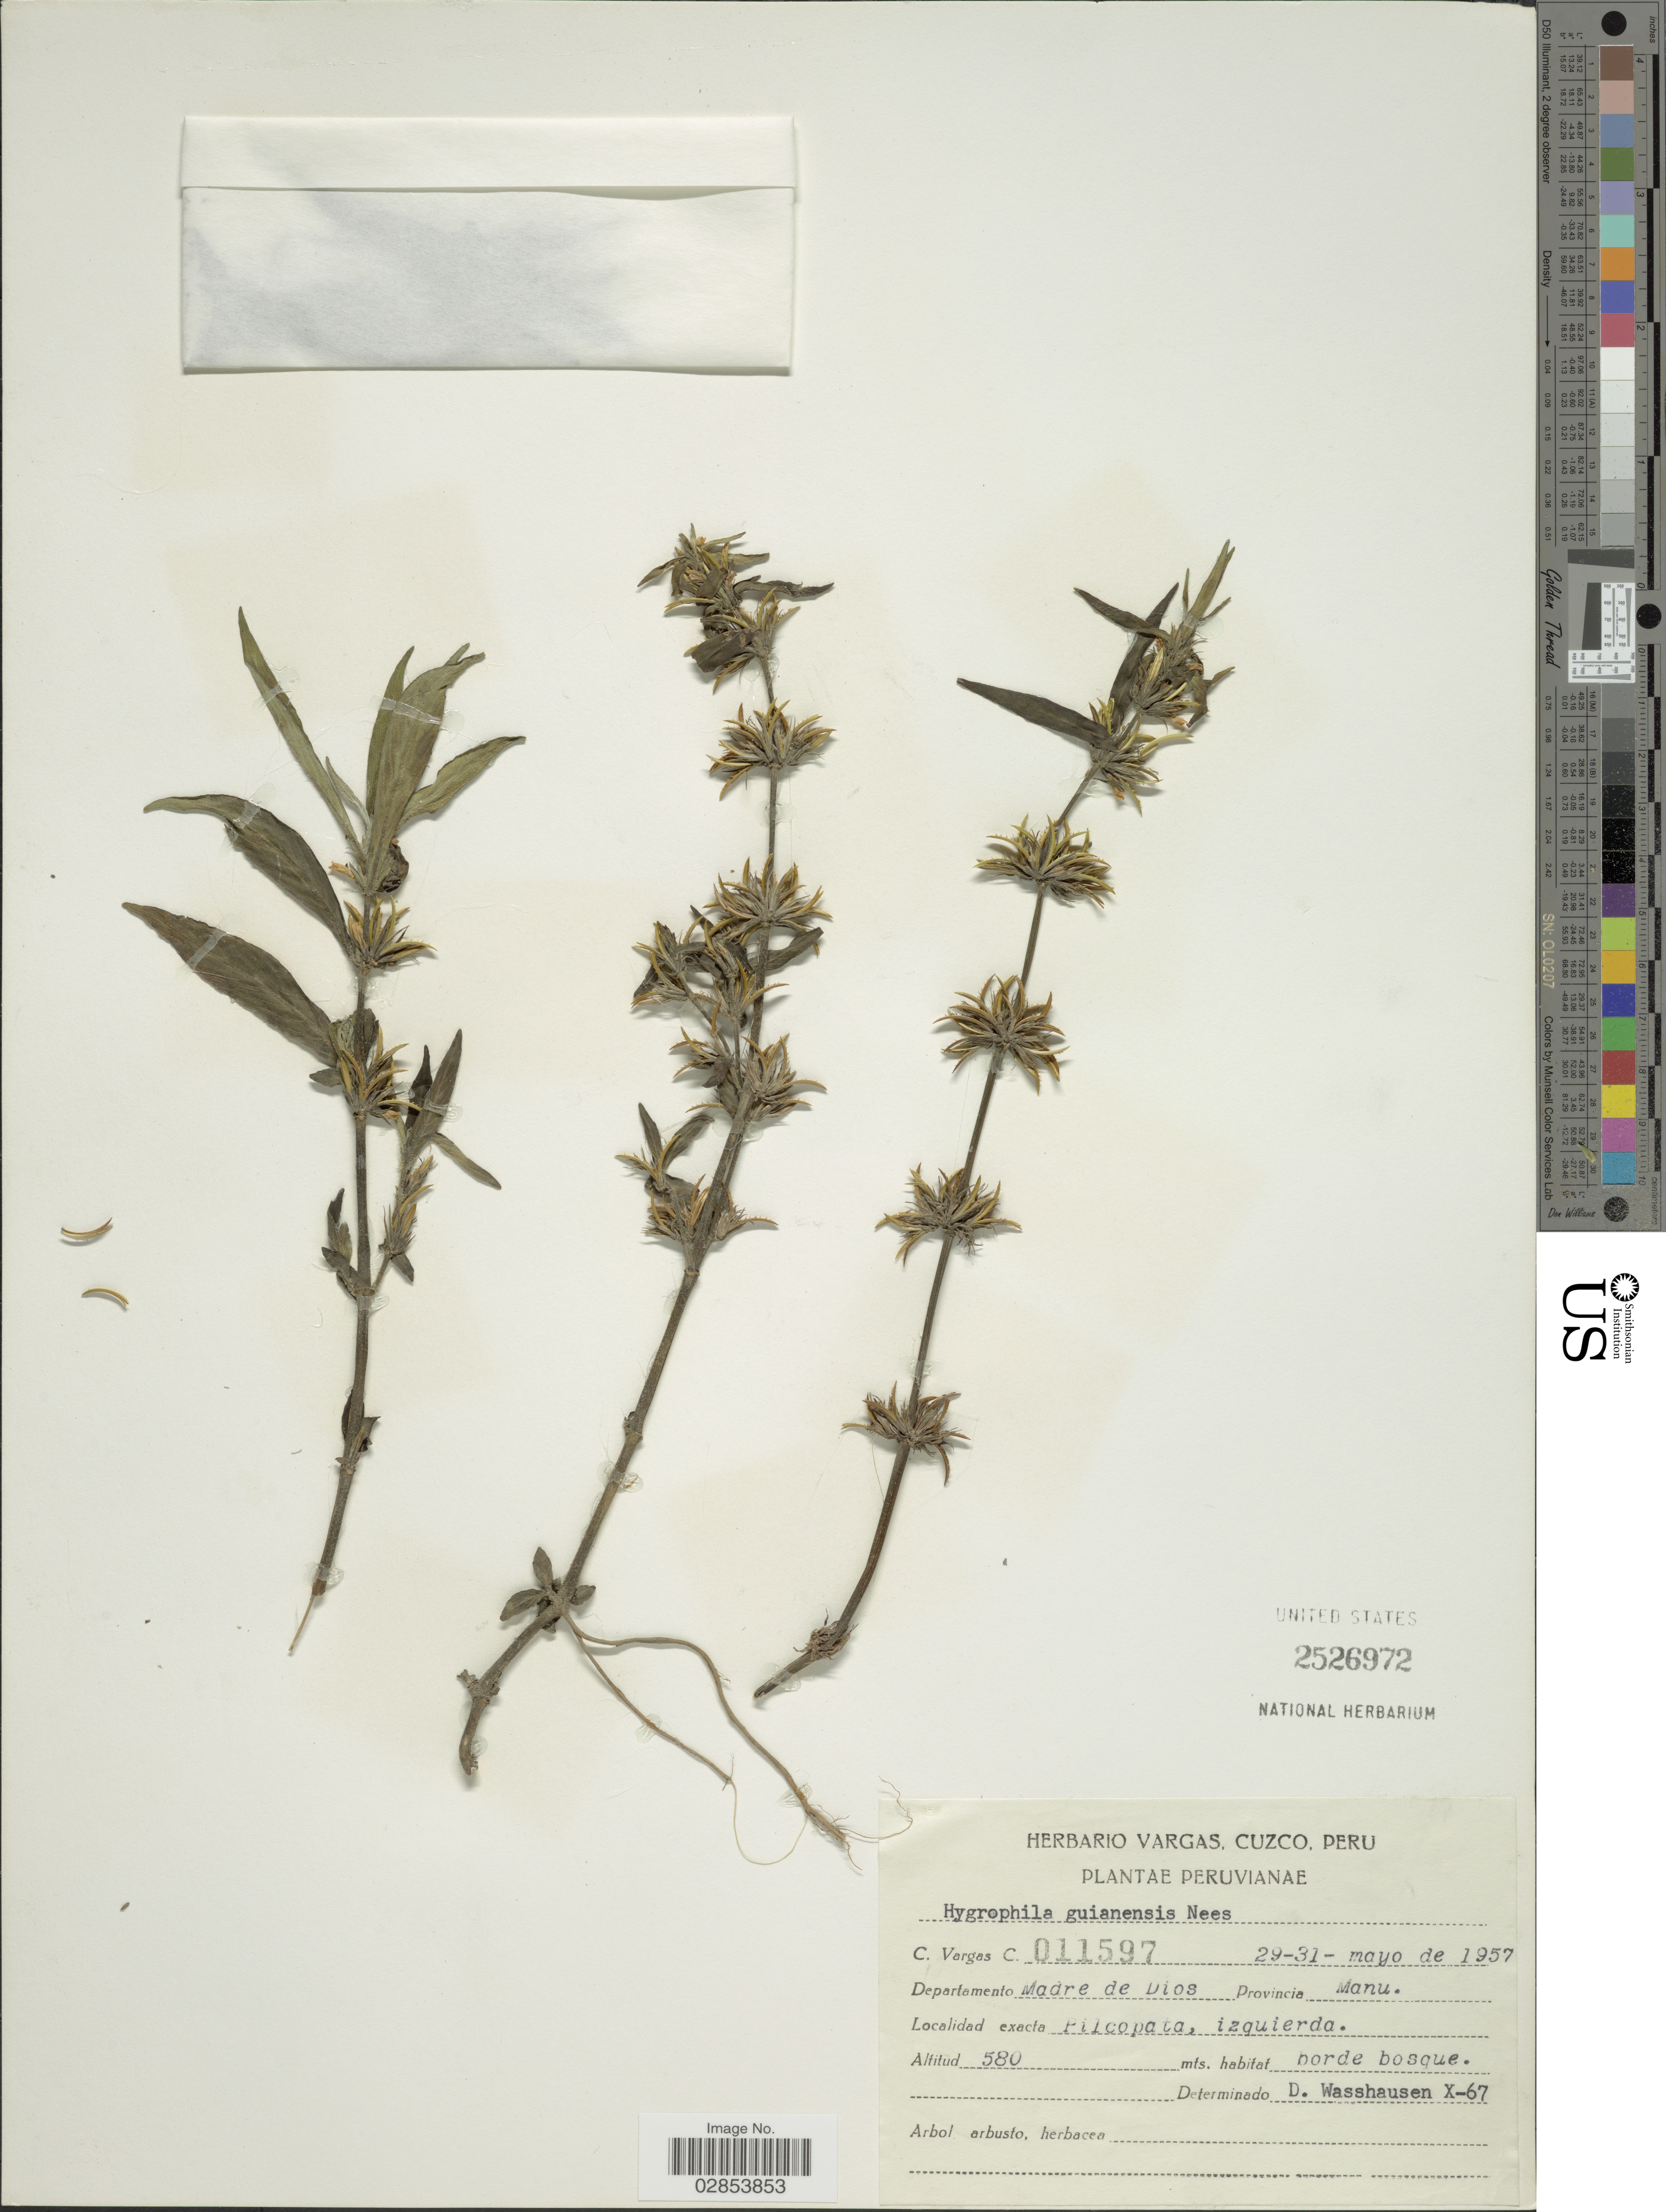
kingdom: Plantae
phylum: Tracheophyta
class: Magnoliopsida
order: Lamiales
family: Acanthaceae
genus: Hygrophila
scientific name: Hygrophila costata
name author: Nees & T. Nees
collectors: C. Vargas Calderón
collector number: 011597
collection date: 1957-05-29/1957-05-31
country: Peru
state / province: Madre de Dios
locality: Departamento Madre de Dios, Provincia Manu. Pilcopata, izquierda.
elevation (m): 580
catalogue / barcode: US 2526972